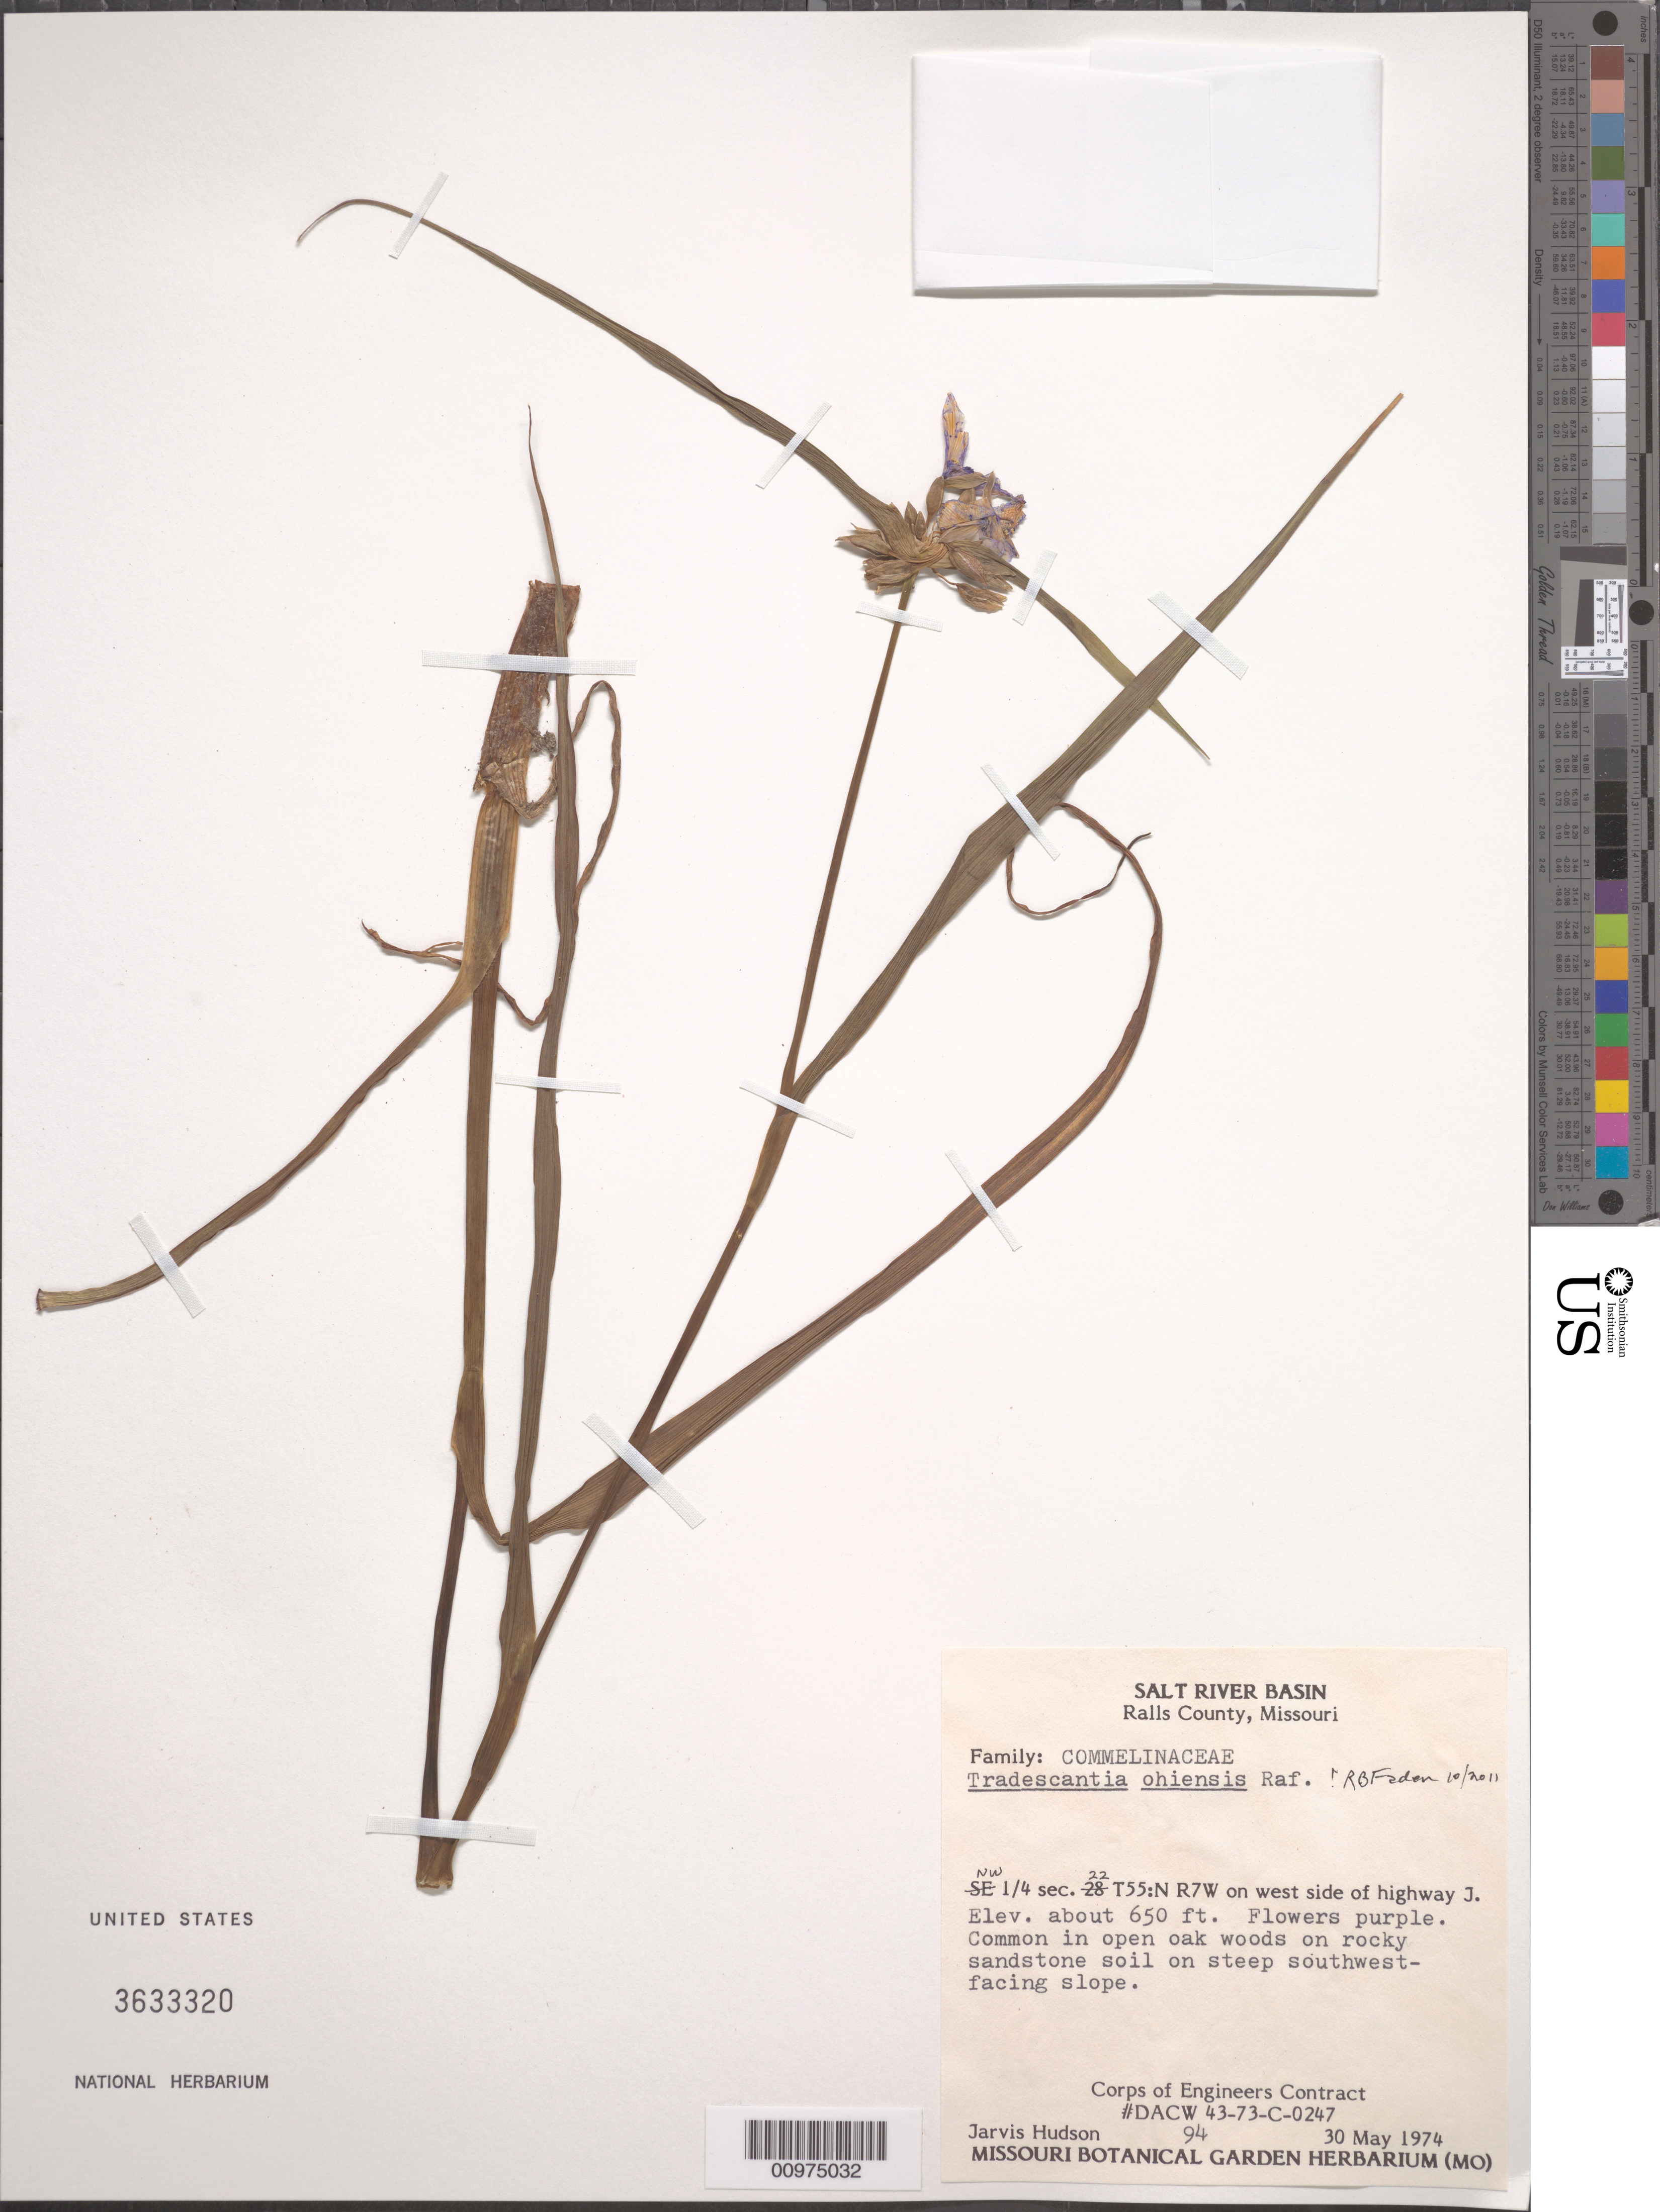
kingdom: Plantae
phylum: Tracheophyta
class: Liliopsida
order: Commelinales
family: Commelinaceae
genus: Tradescantia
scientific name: Tradescantia ohiensis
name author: Raf.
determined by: Faden, Robert B., (US), Smithsonian Institution - National Museum of Natural History (UNITED STATES)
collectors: J. Hudson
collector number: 94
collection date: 1974-05-30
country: United States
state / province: Missouri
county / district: Ralls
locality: NW ¼ sec. 22 T55:N R7W on west side of highway J.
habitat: Common in open oak woods on rocky sandstone soil on steep southwest-facing slope.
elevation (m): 198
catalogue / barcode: US 3633320